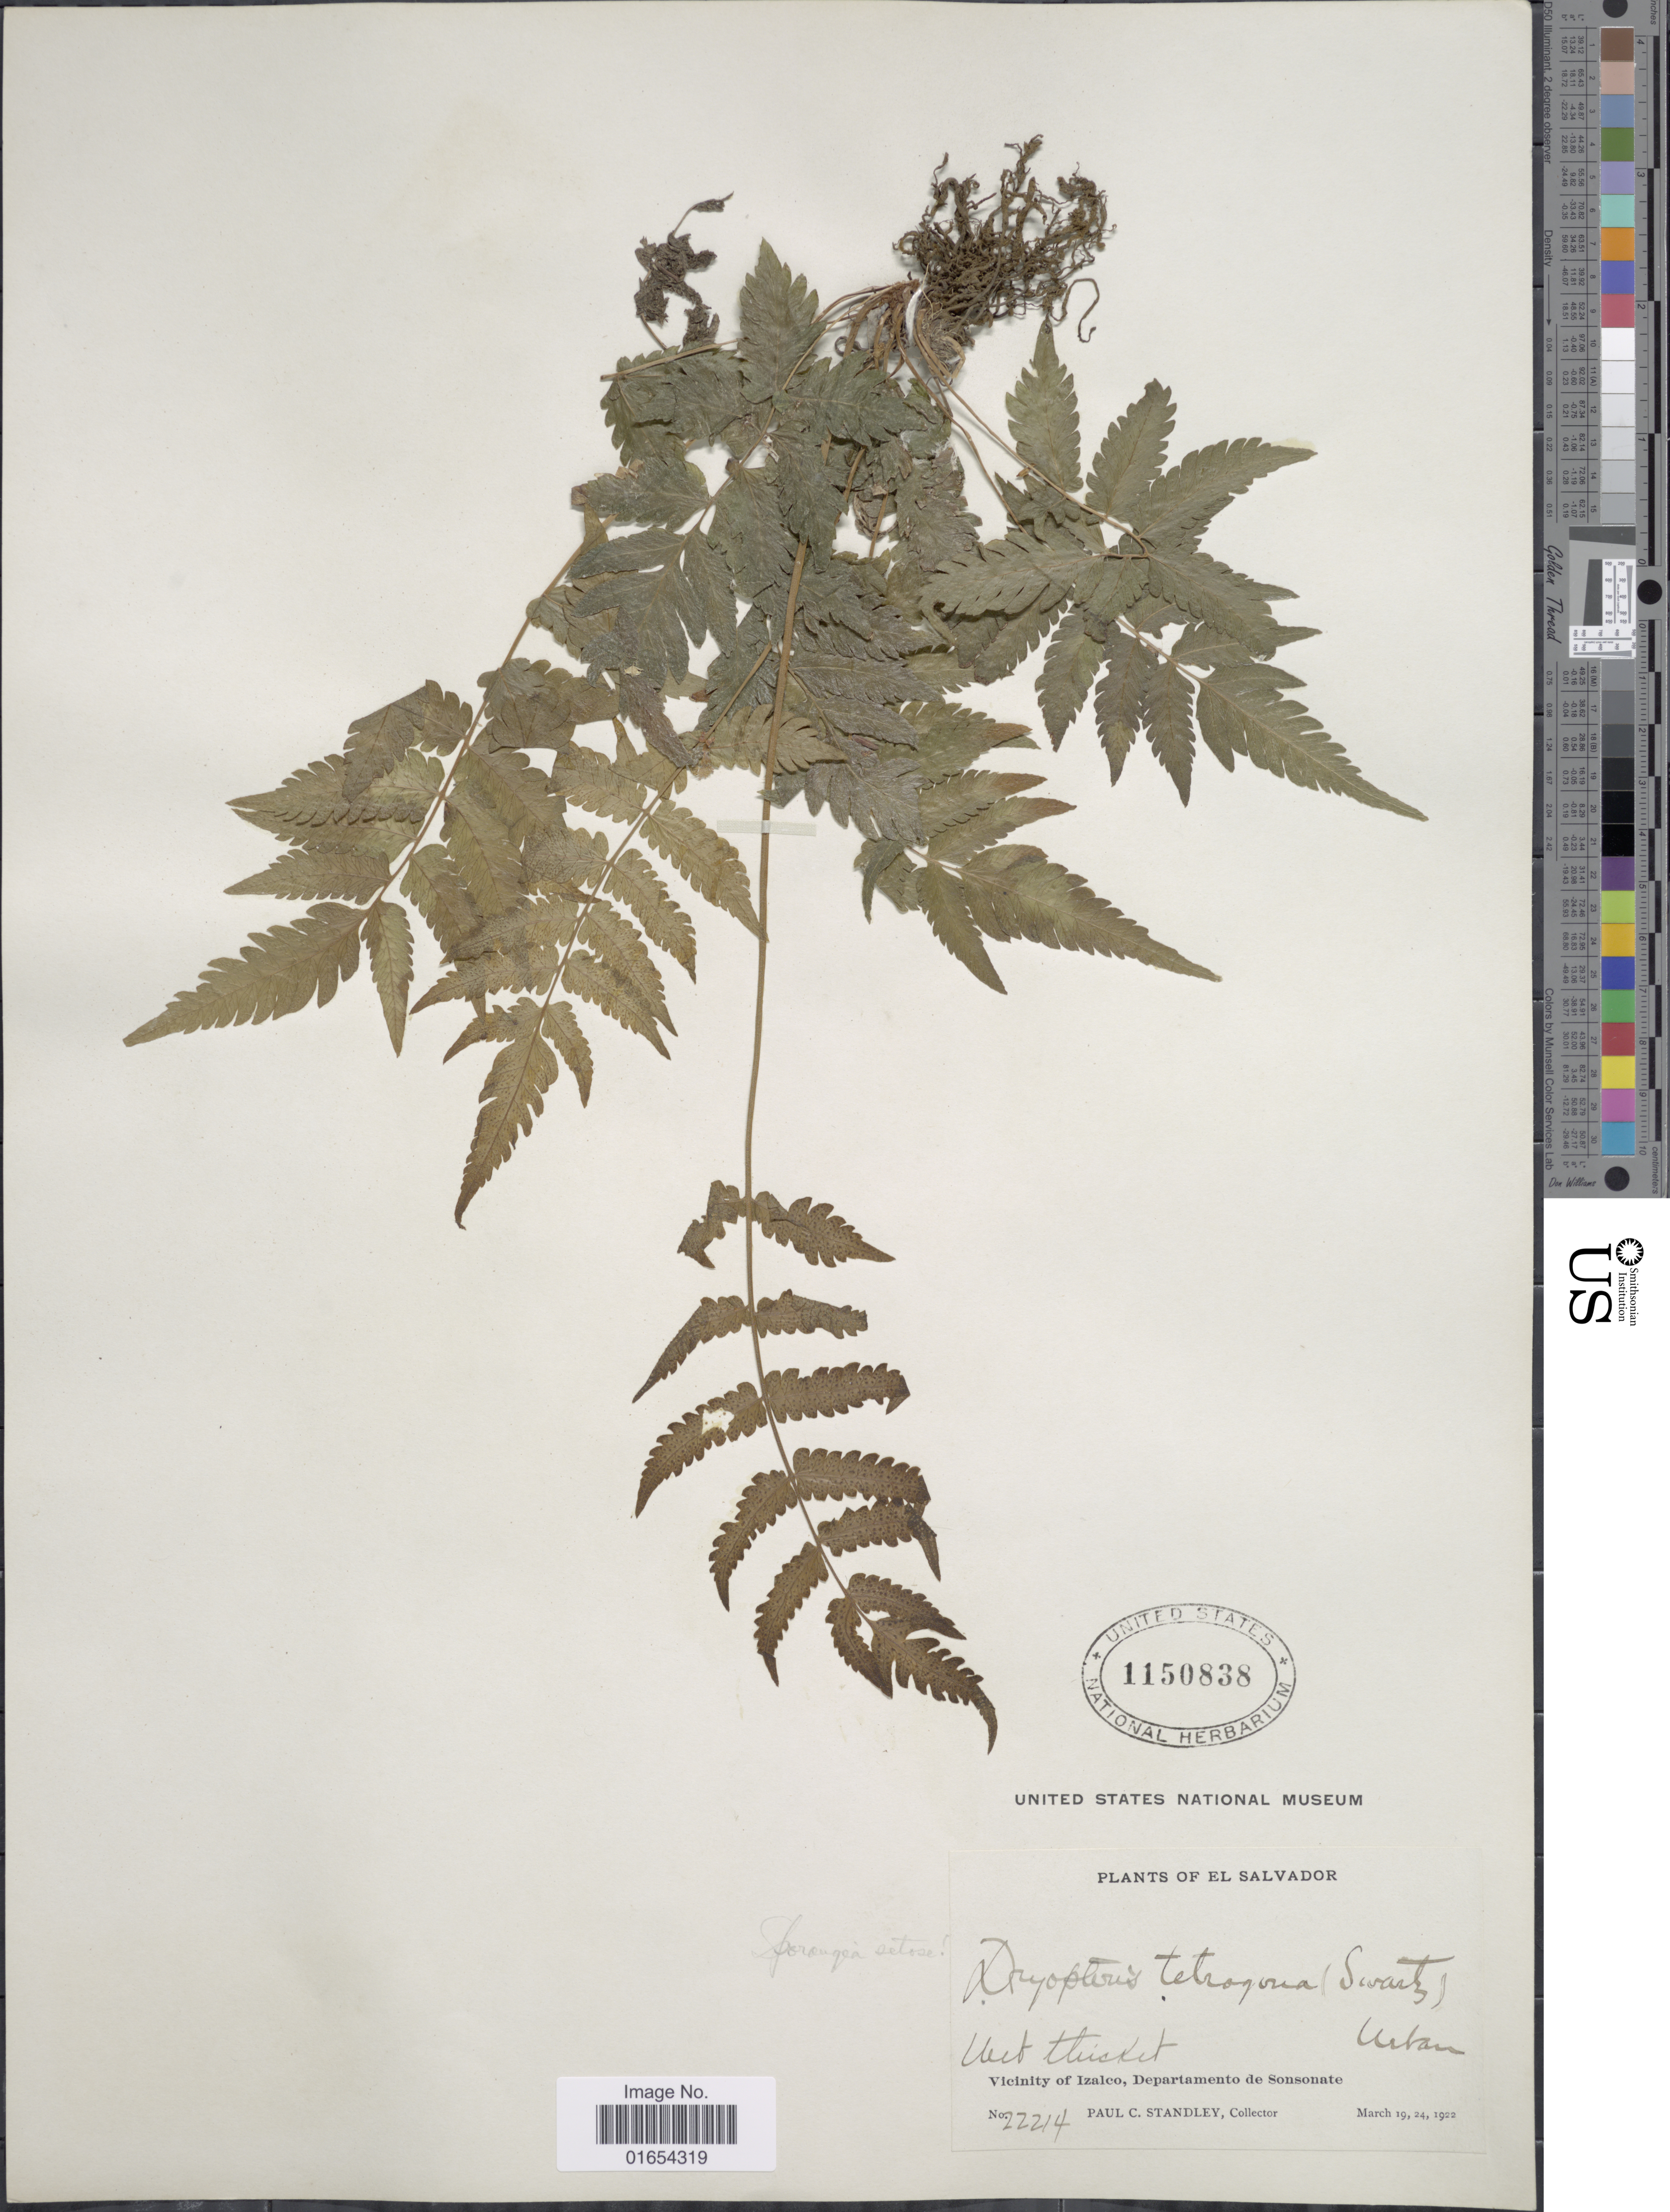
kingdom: Plantae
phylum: Tracheophyta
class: Polypodiopsida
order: Polypodiales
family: Thelypteridaceae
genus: Goniopteris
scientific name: Goniopteris tetragona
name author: (C. Presl) Sw.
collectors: P. C. Standley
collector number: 22214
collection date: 1922-03-19/1922-03-24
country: El Salvador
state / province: Sonsonate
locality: Vicinity of Izalco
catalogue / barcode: US 1150838